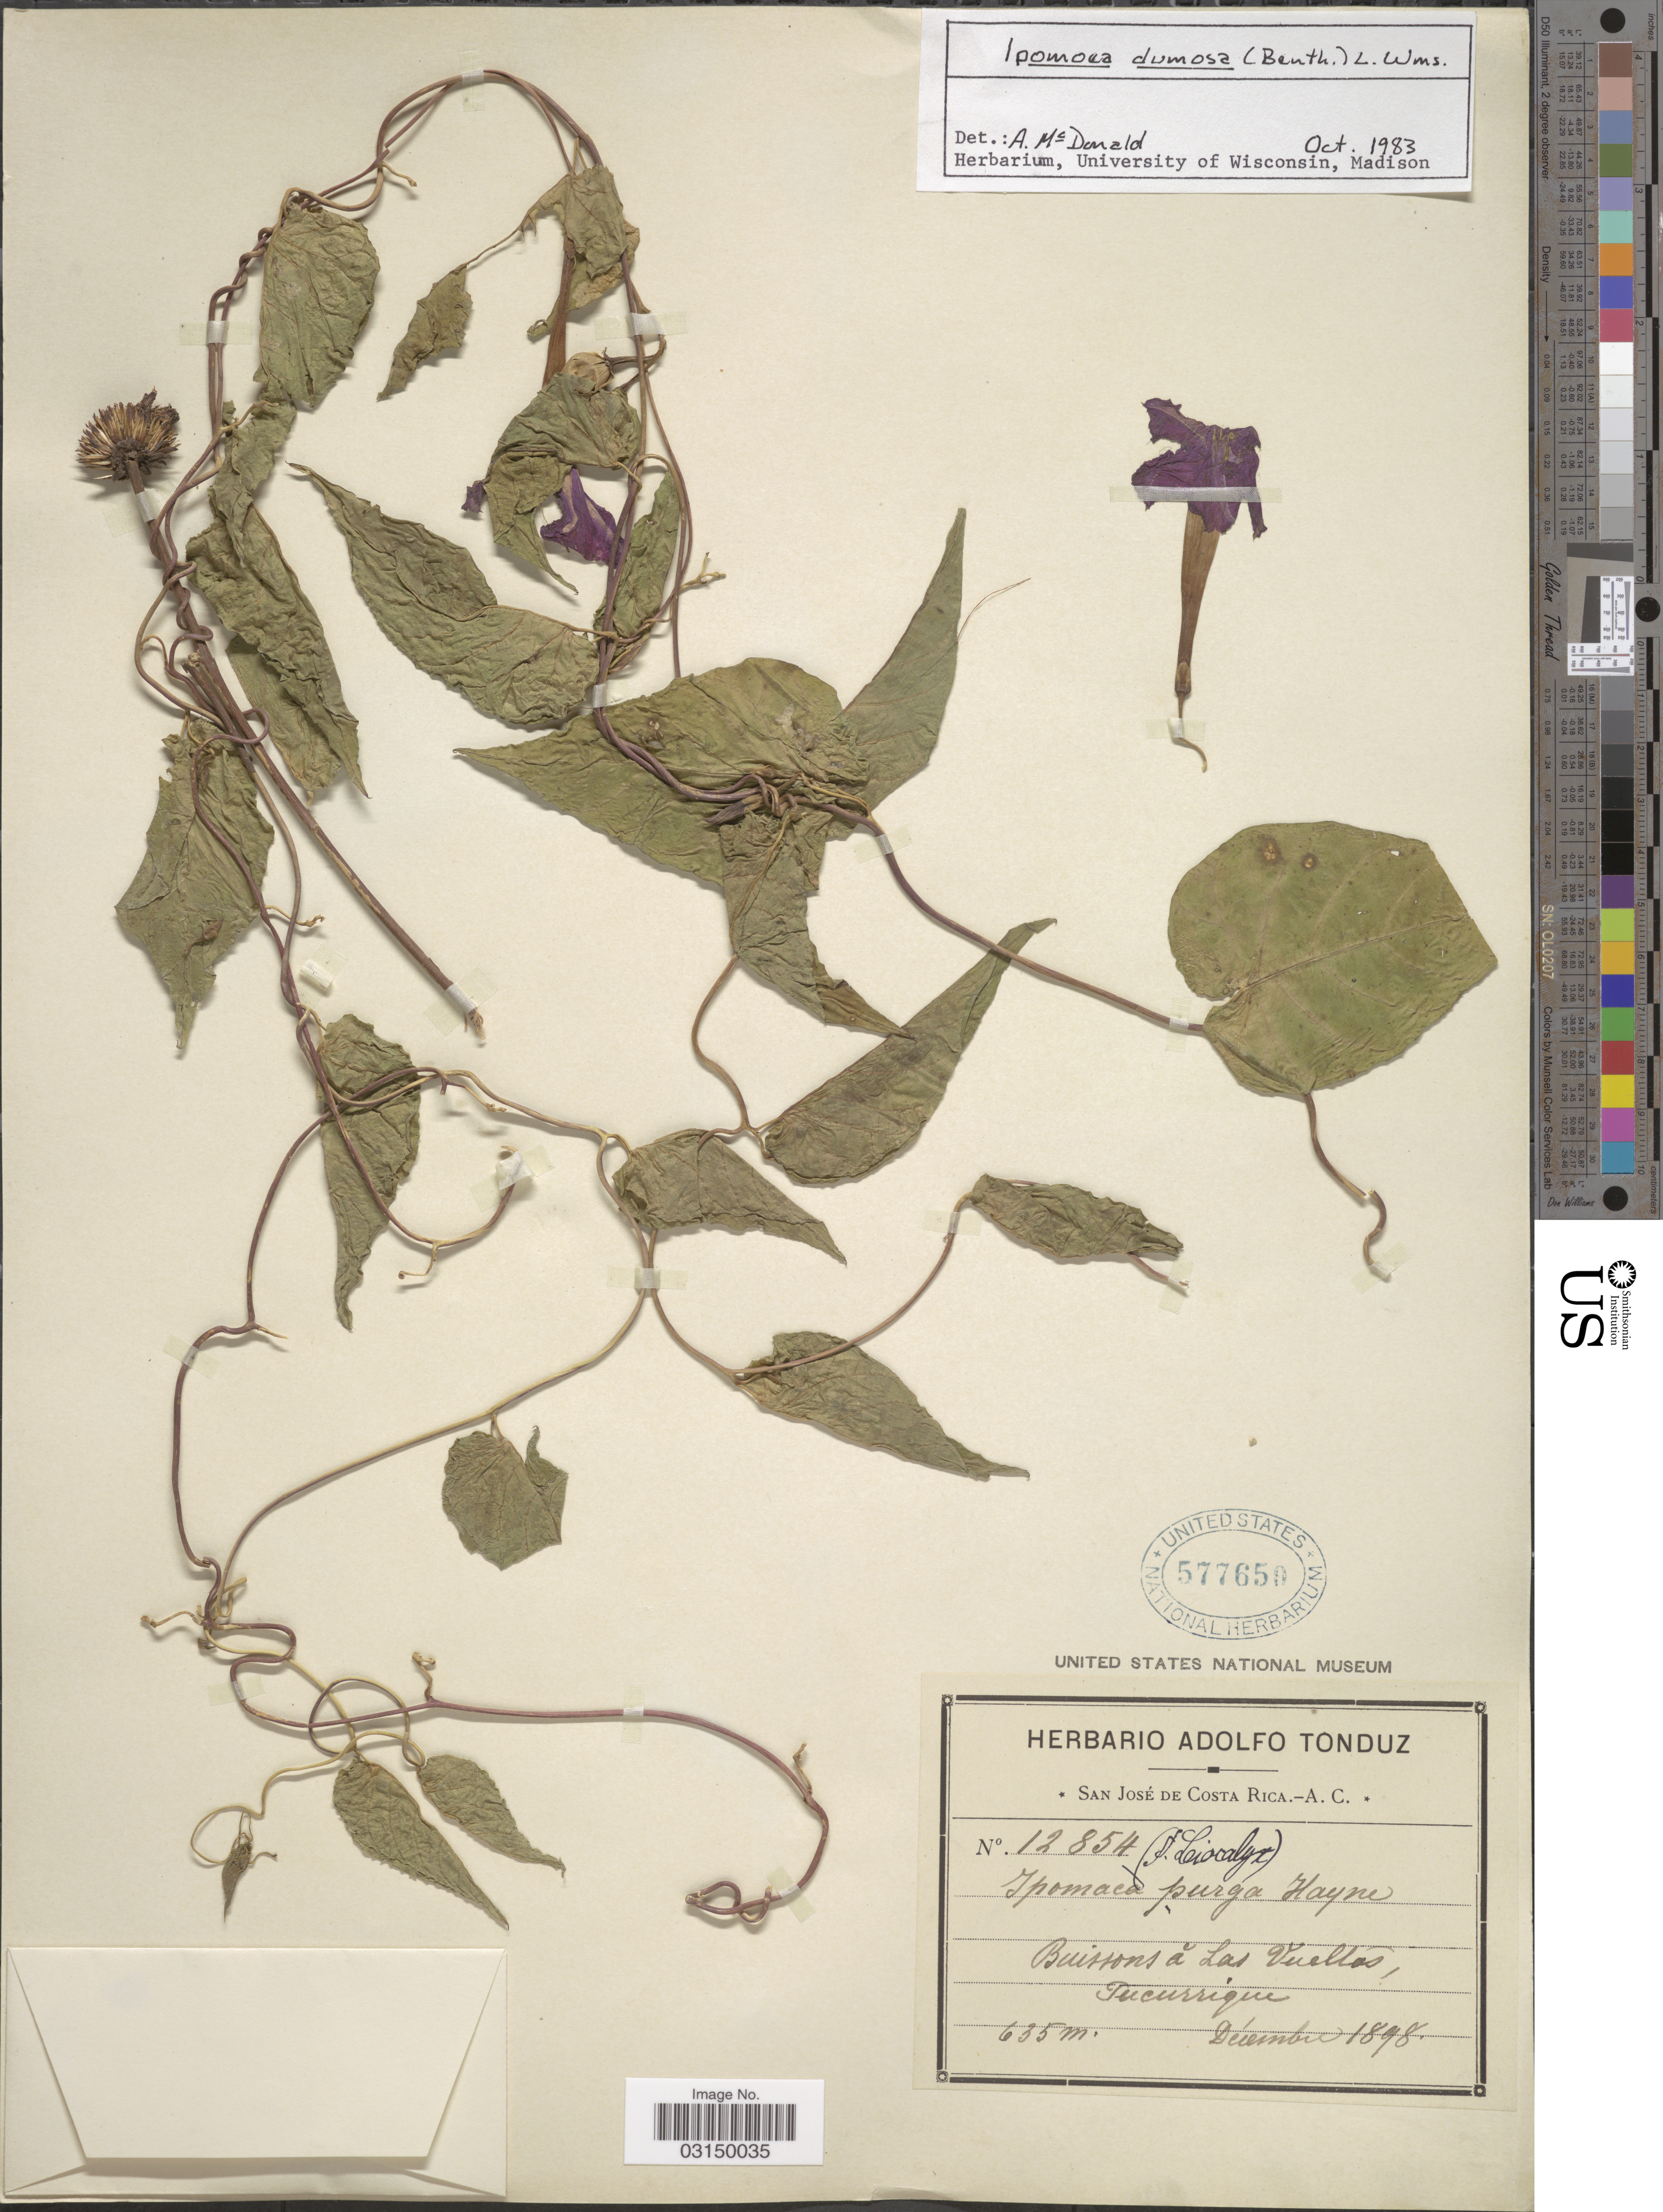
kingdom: Plantae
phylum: Tracheophyta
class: Magnoliopsida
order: Solanales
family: Convolvulaceae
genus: Ipomoea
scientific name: Ipomoea dumosa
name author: (Benth.) L.O. Williams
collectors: ex Herb. Adolfo Tonduz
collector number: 12854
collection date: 1898-12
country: Costa Rica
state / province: San José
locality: Buissons á Las Vueltas, Tucurrique.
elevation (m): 635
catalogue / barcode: US 577650